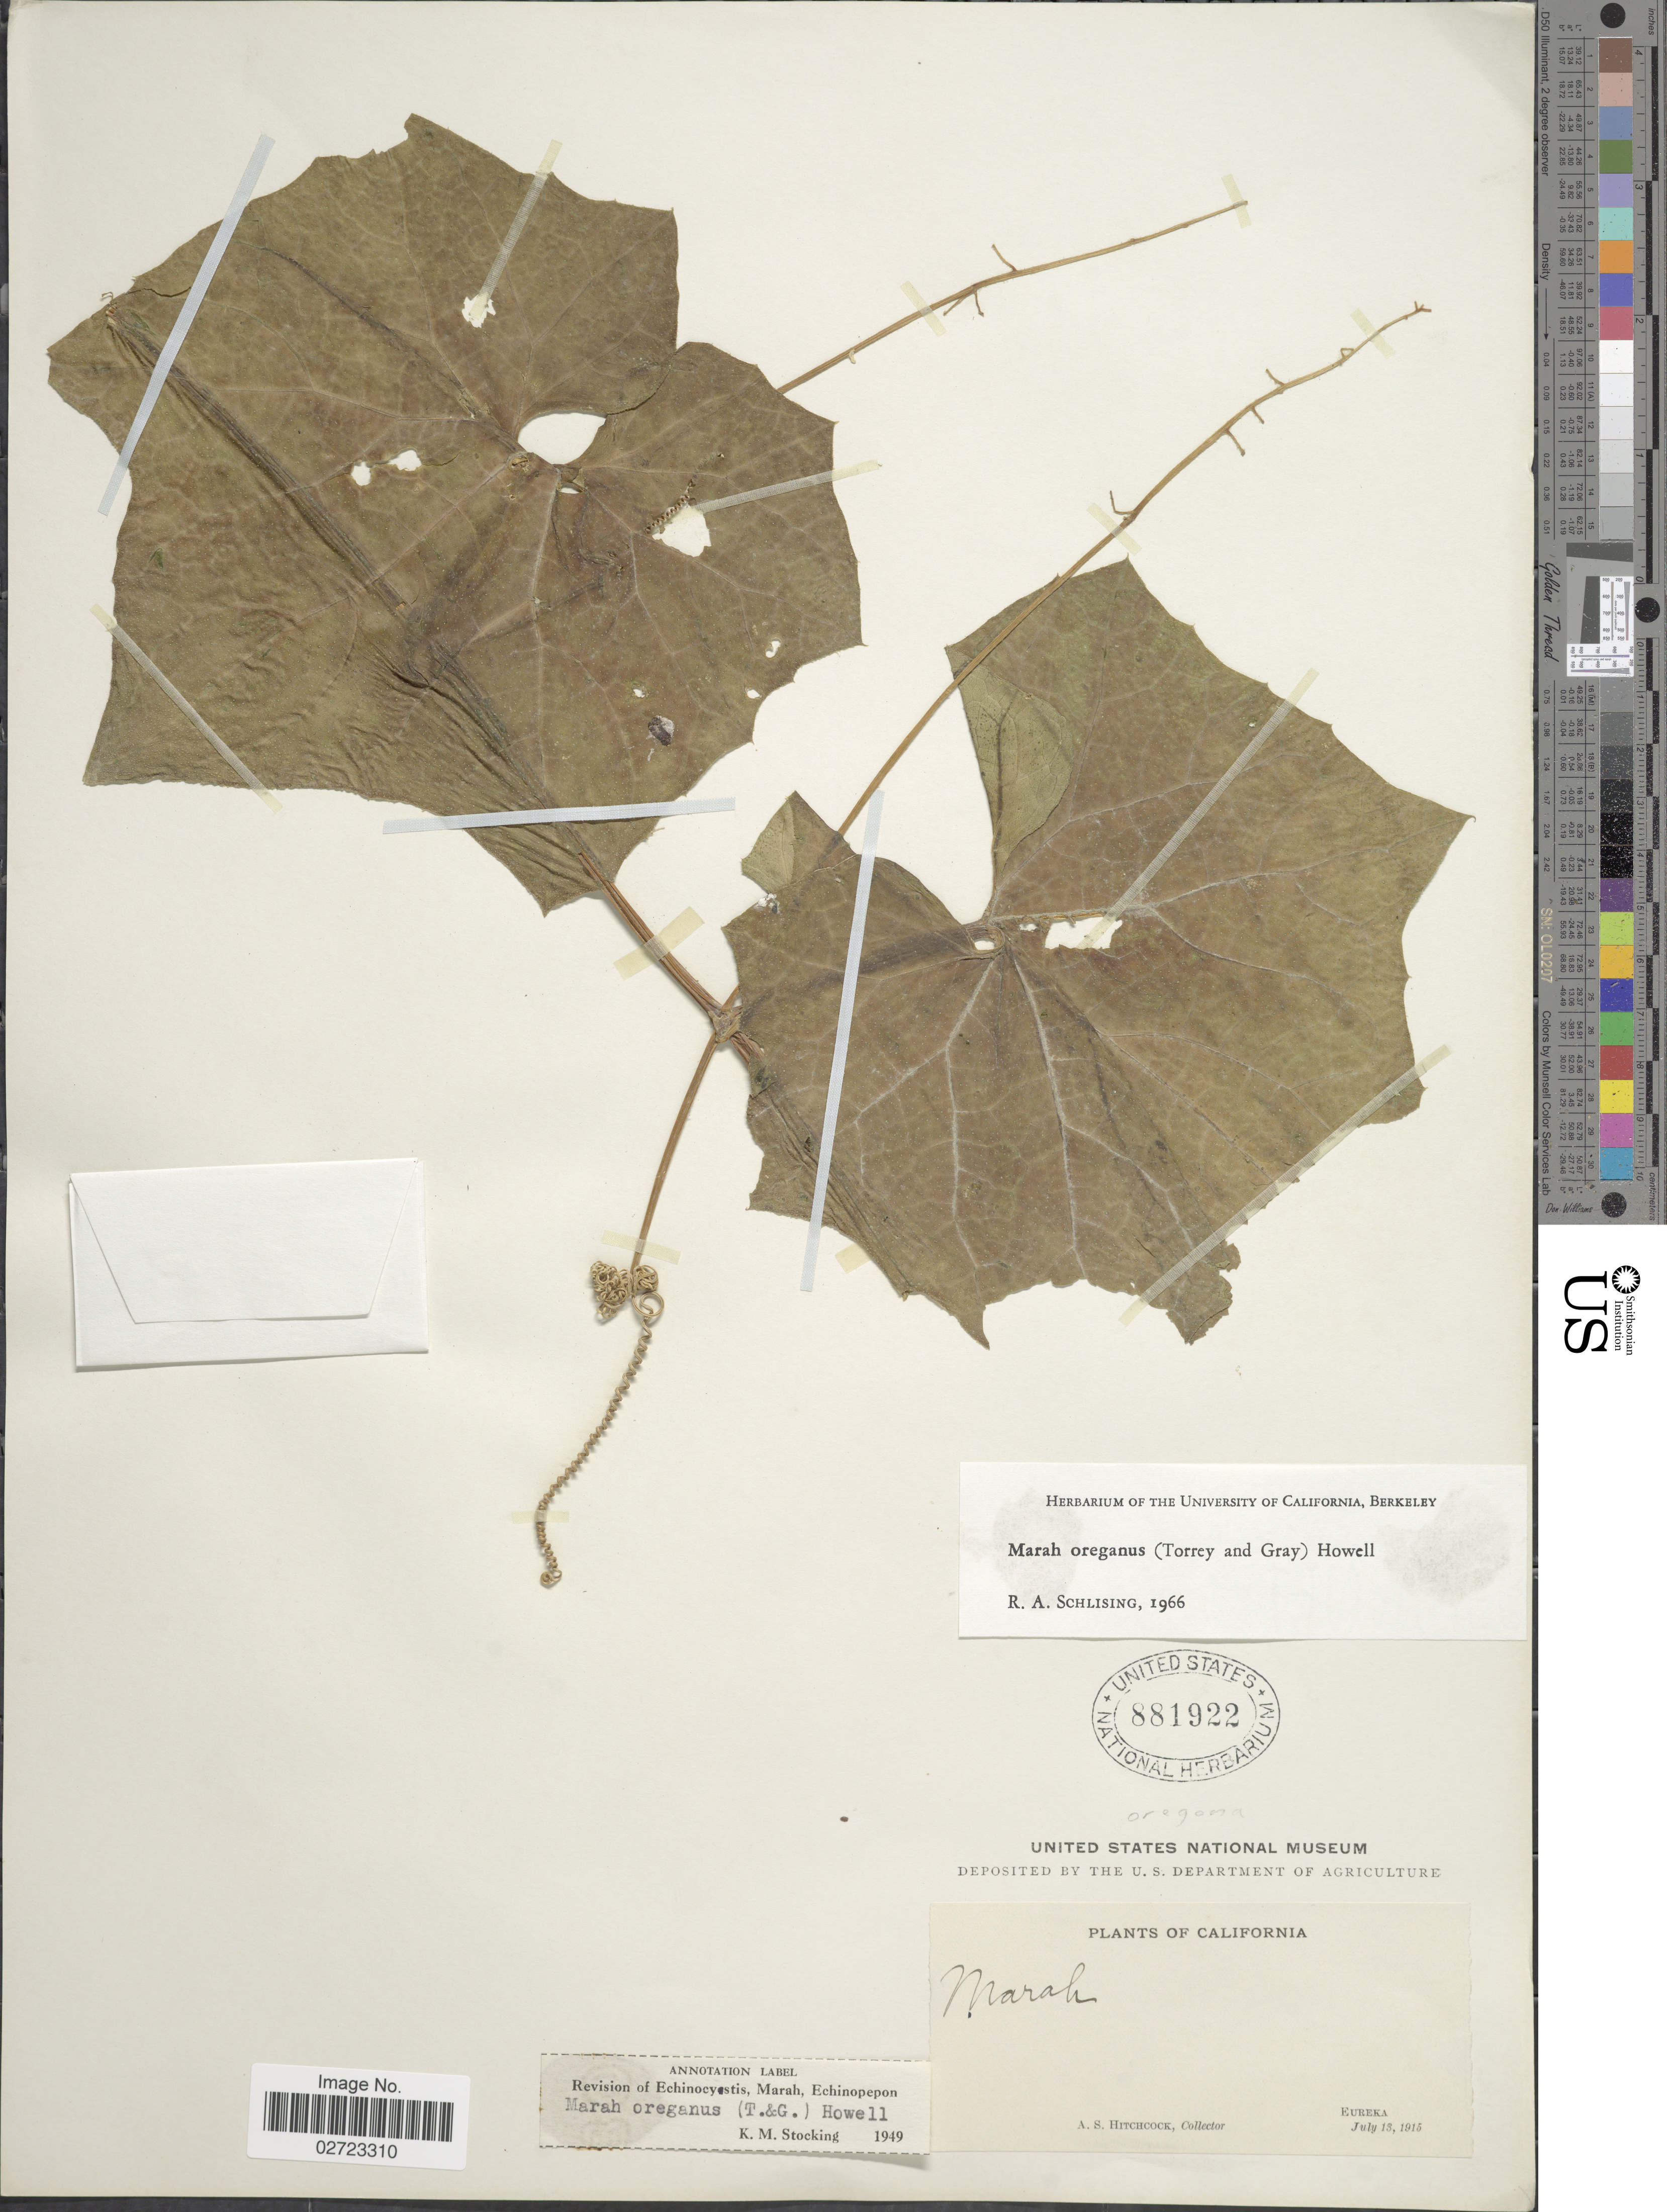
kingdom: Plantae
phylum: Tracheophyta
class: Magnoliopsida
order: Cucurbitales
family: Cucurbitaceae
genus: Marah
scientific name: Marah oregana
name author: (Torr. & A. Gray) Howell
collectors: A. S. Hitchcock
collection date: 1915-07-13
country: United States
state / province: California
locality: Eureka.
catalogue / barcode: US 881922